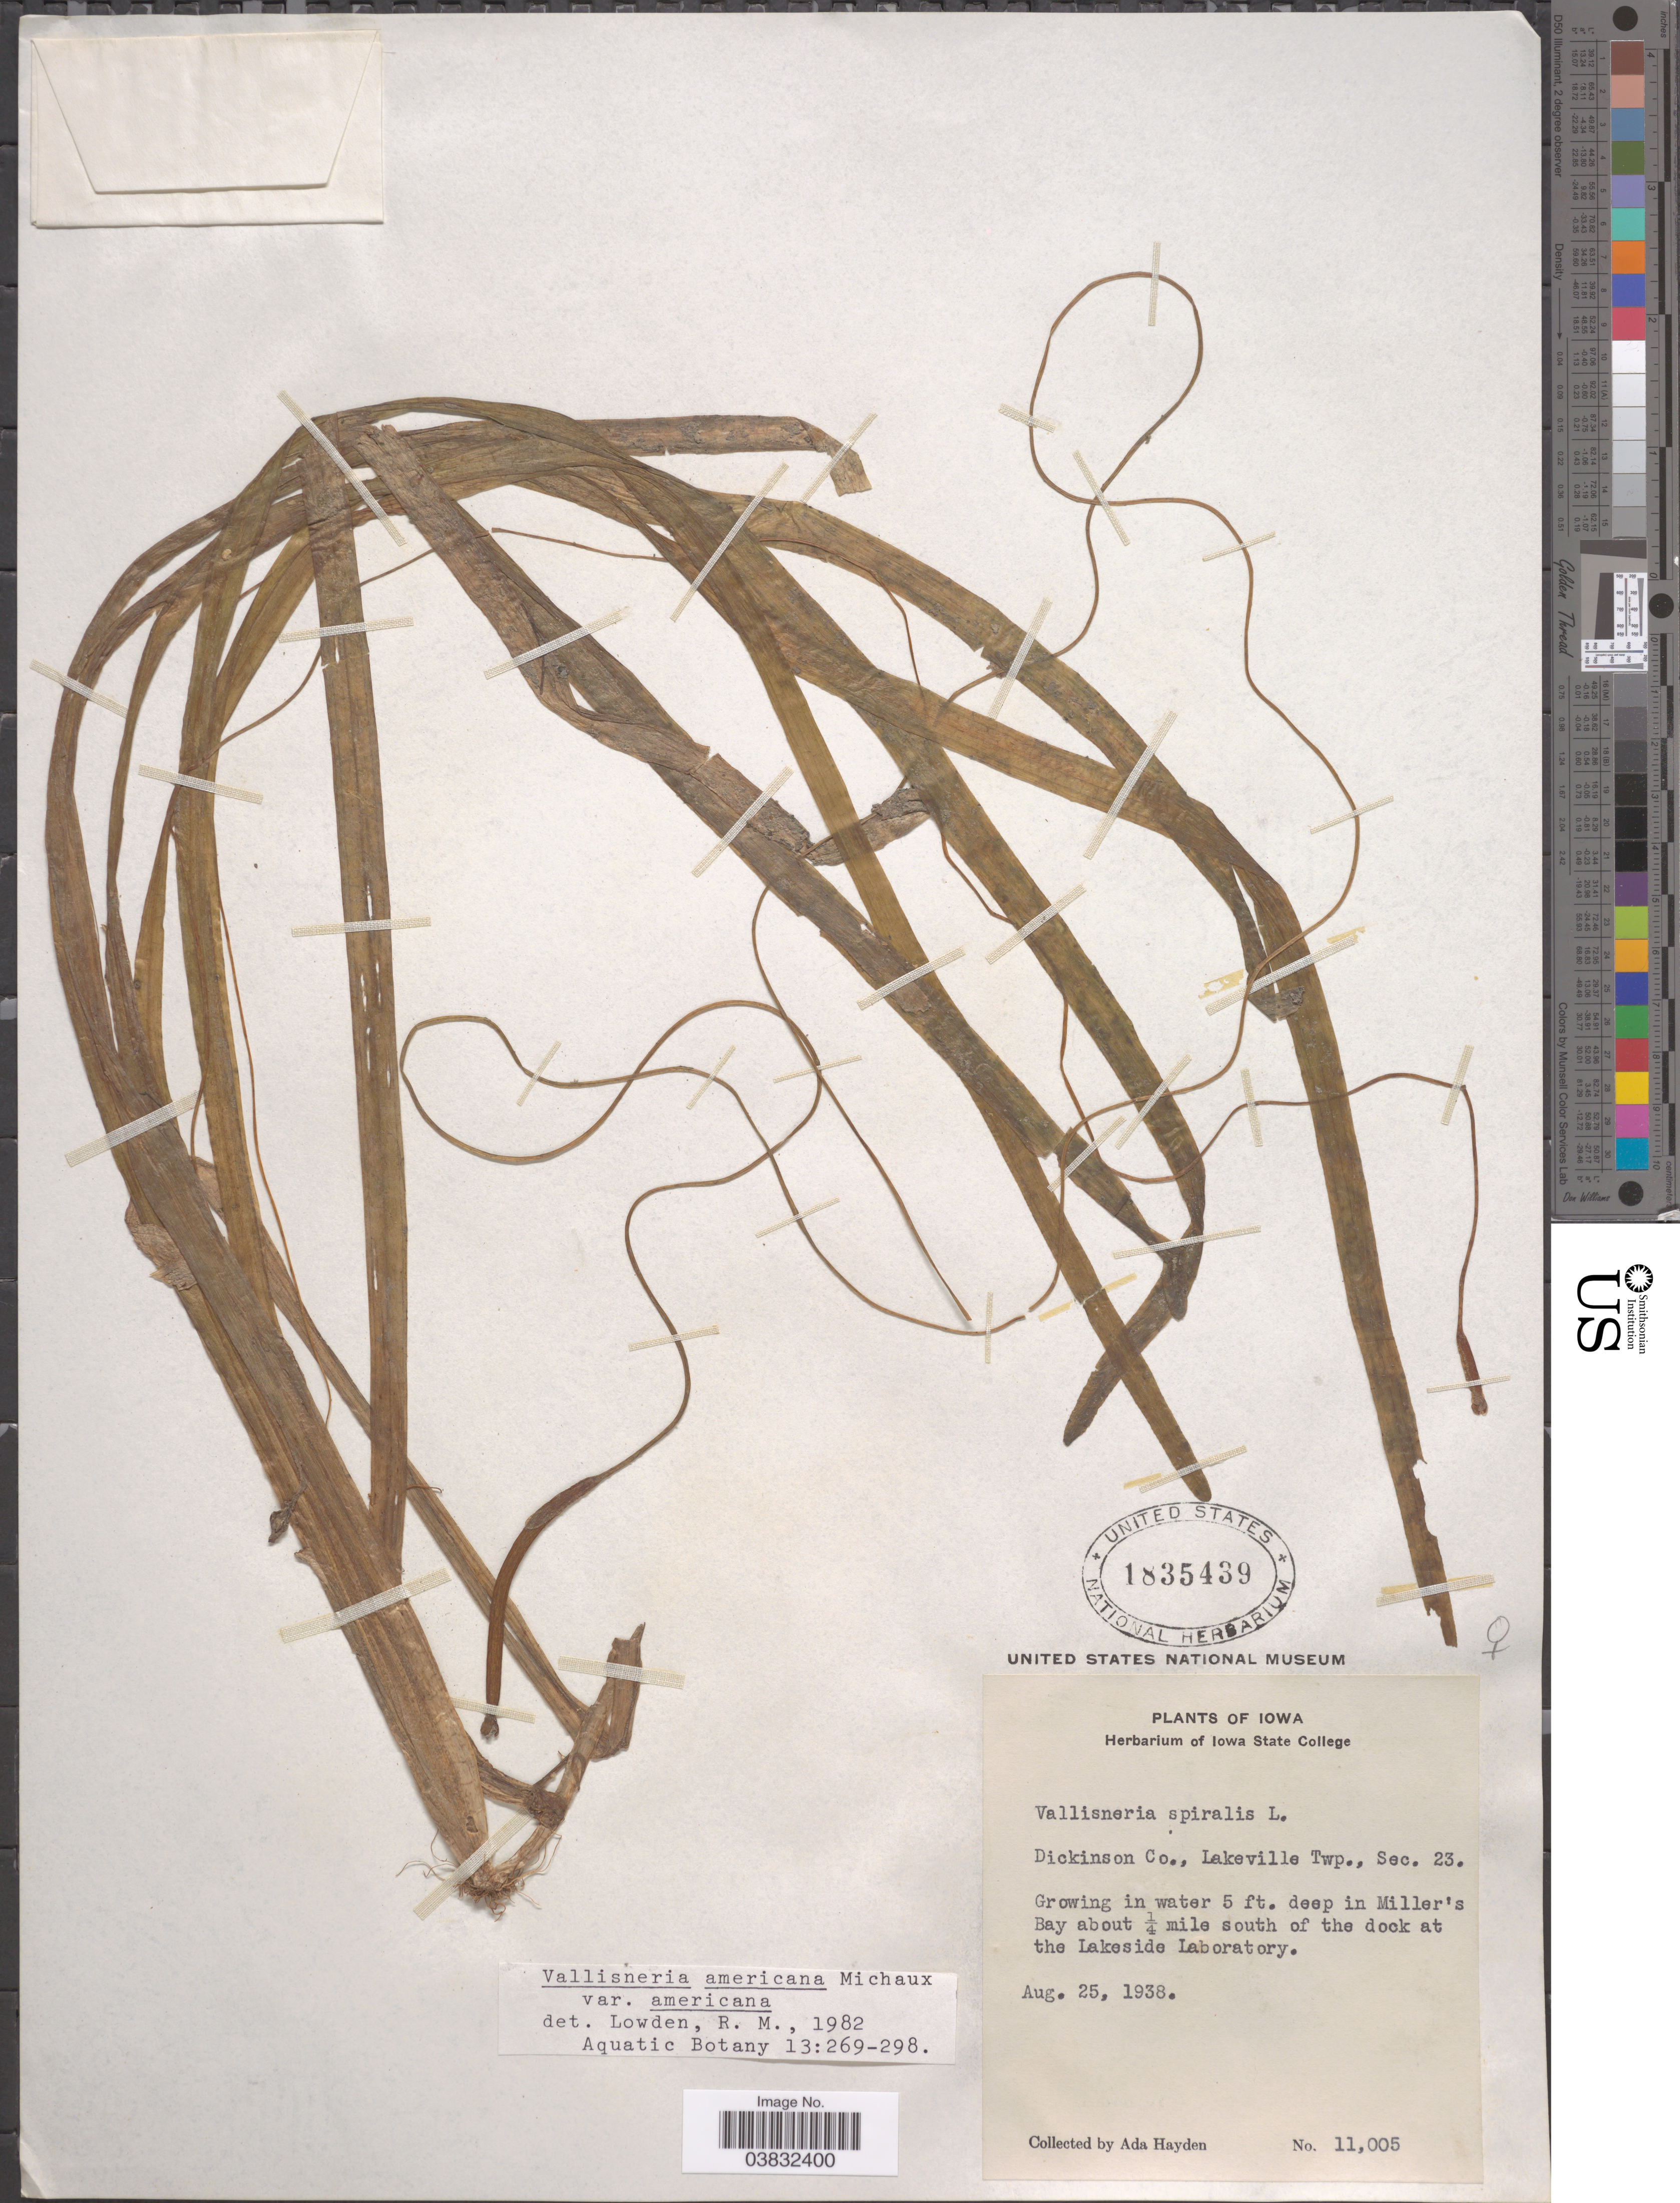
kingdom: Plantae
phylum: Tracheophyta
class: Liliopsida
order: Alismatales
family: Hydrocharitaceae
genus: Vallisneria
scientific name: Vallisneria americana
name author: Michx.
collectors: Ada Hayden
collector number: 11005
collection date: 1938-08-25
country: United States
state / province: Iowa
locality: Dickinson Co., Lakeville Twp., Sec. 23. In Miller's Bay about ¼ mile south of the dock at the Lakeside Laboratory.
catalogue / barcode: US 1835439